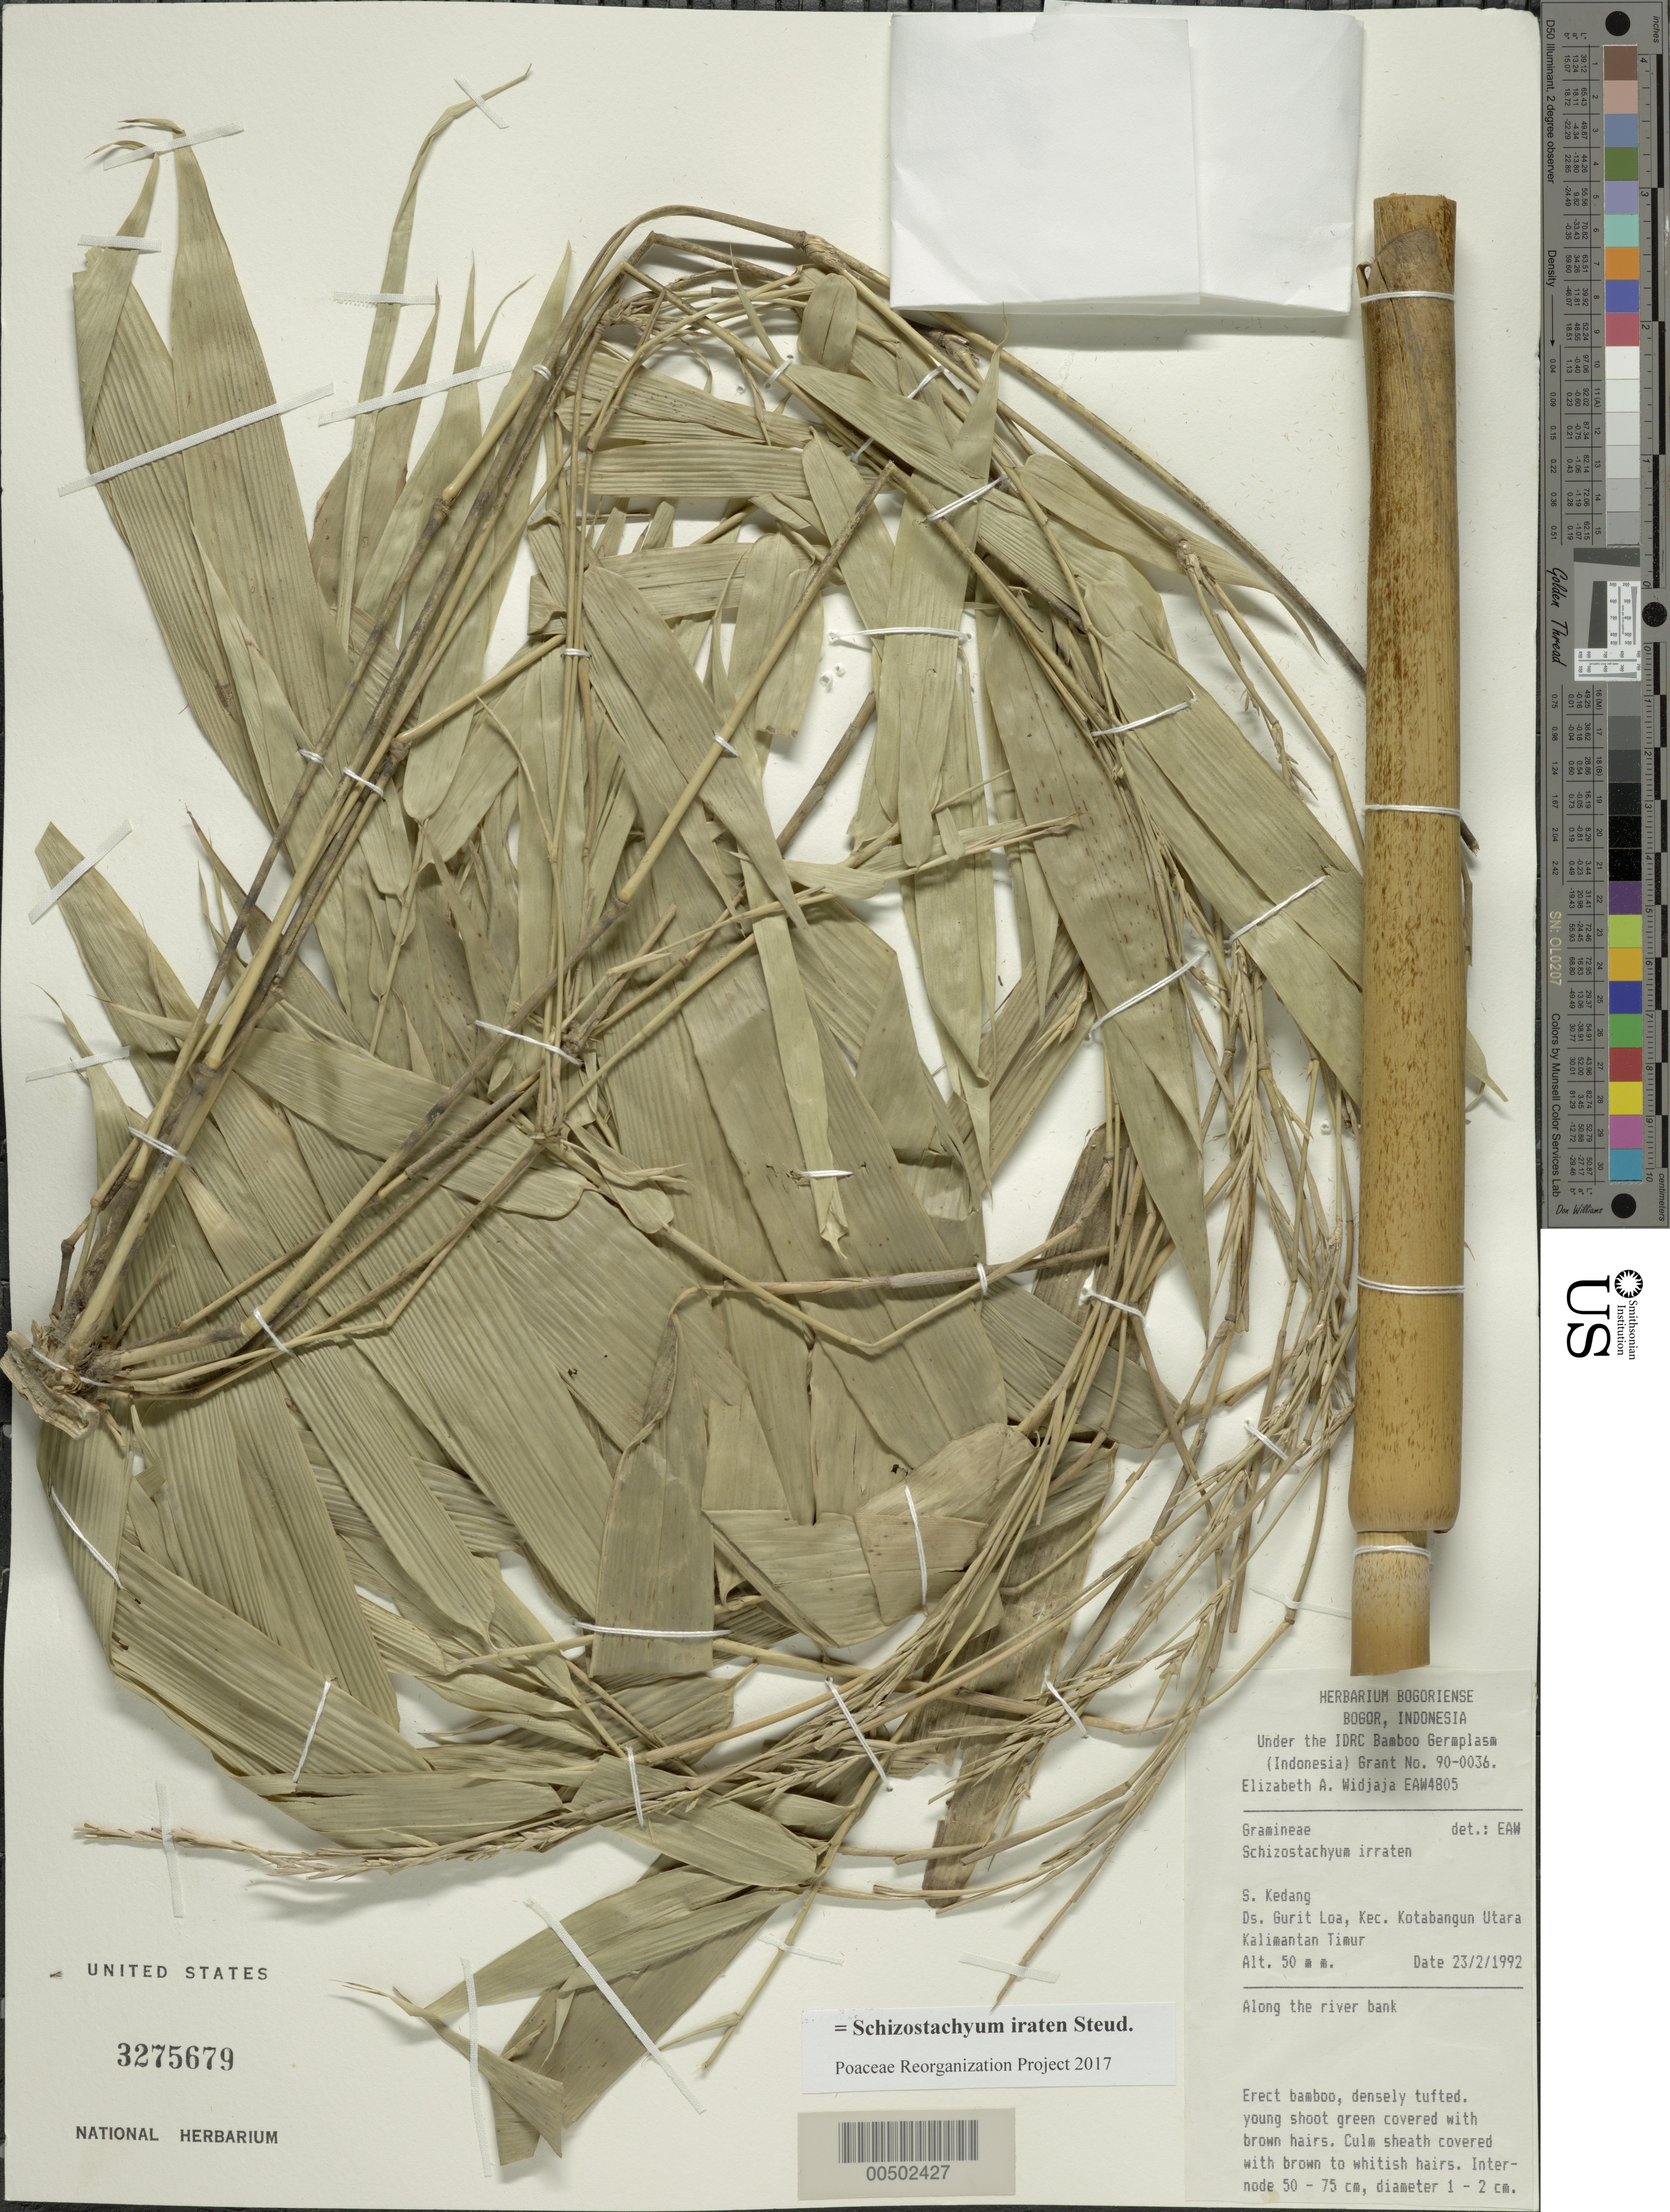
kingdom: Plantae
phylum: Tracheophyta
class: Liliopsida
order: Poales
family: Poaceae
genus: Schizostachyum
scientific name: Schizostachyum iraten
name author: Steud.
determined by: Widjaja, E. A.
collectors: E. A. Widjaja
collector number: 4805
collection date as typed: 23 Feb 1992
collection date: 1992-02-23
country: Indonesia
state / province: Kalimantan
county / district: Kalimantan Timur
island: Borneo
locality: S. kedang, ds gurit loa, kec. kotabangun utara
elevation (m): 50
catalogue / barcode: US 3275679